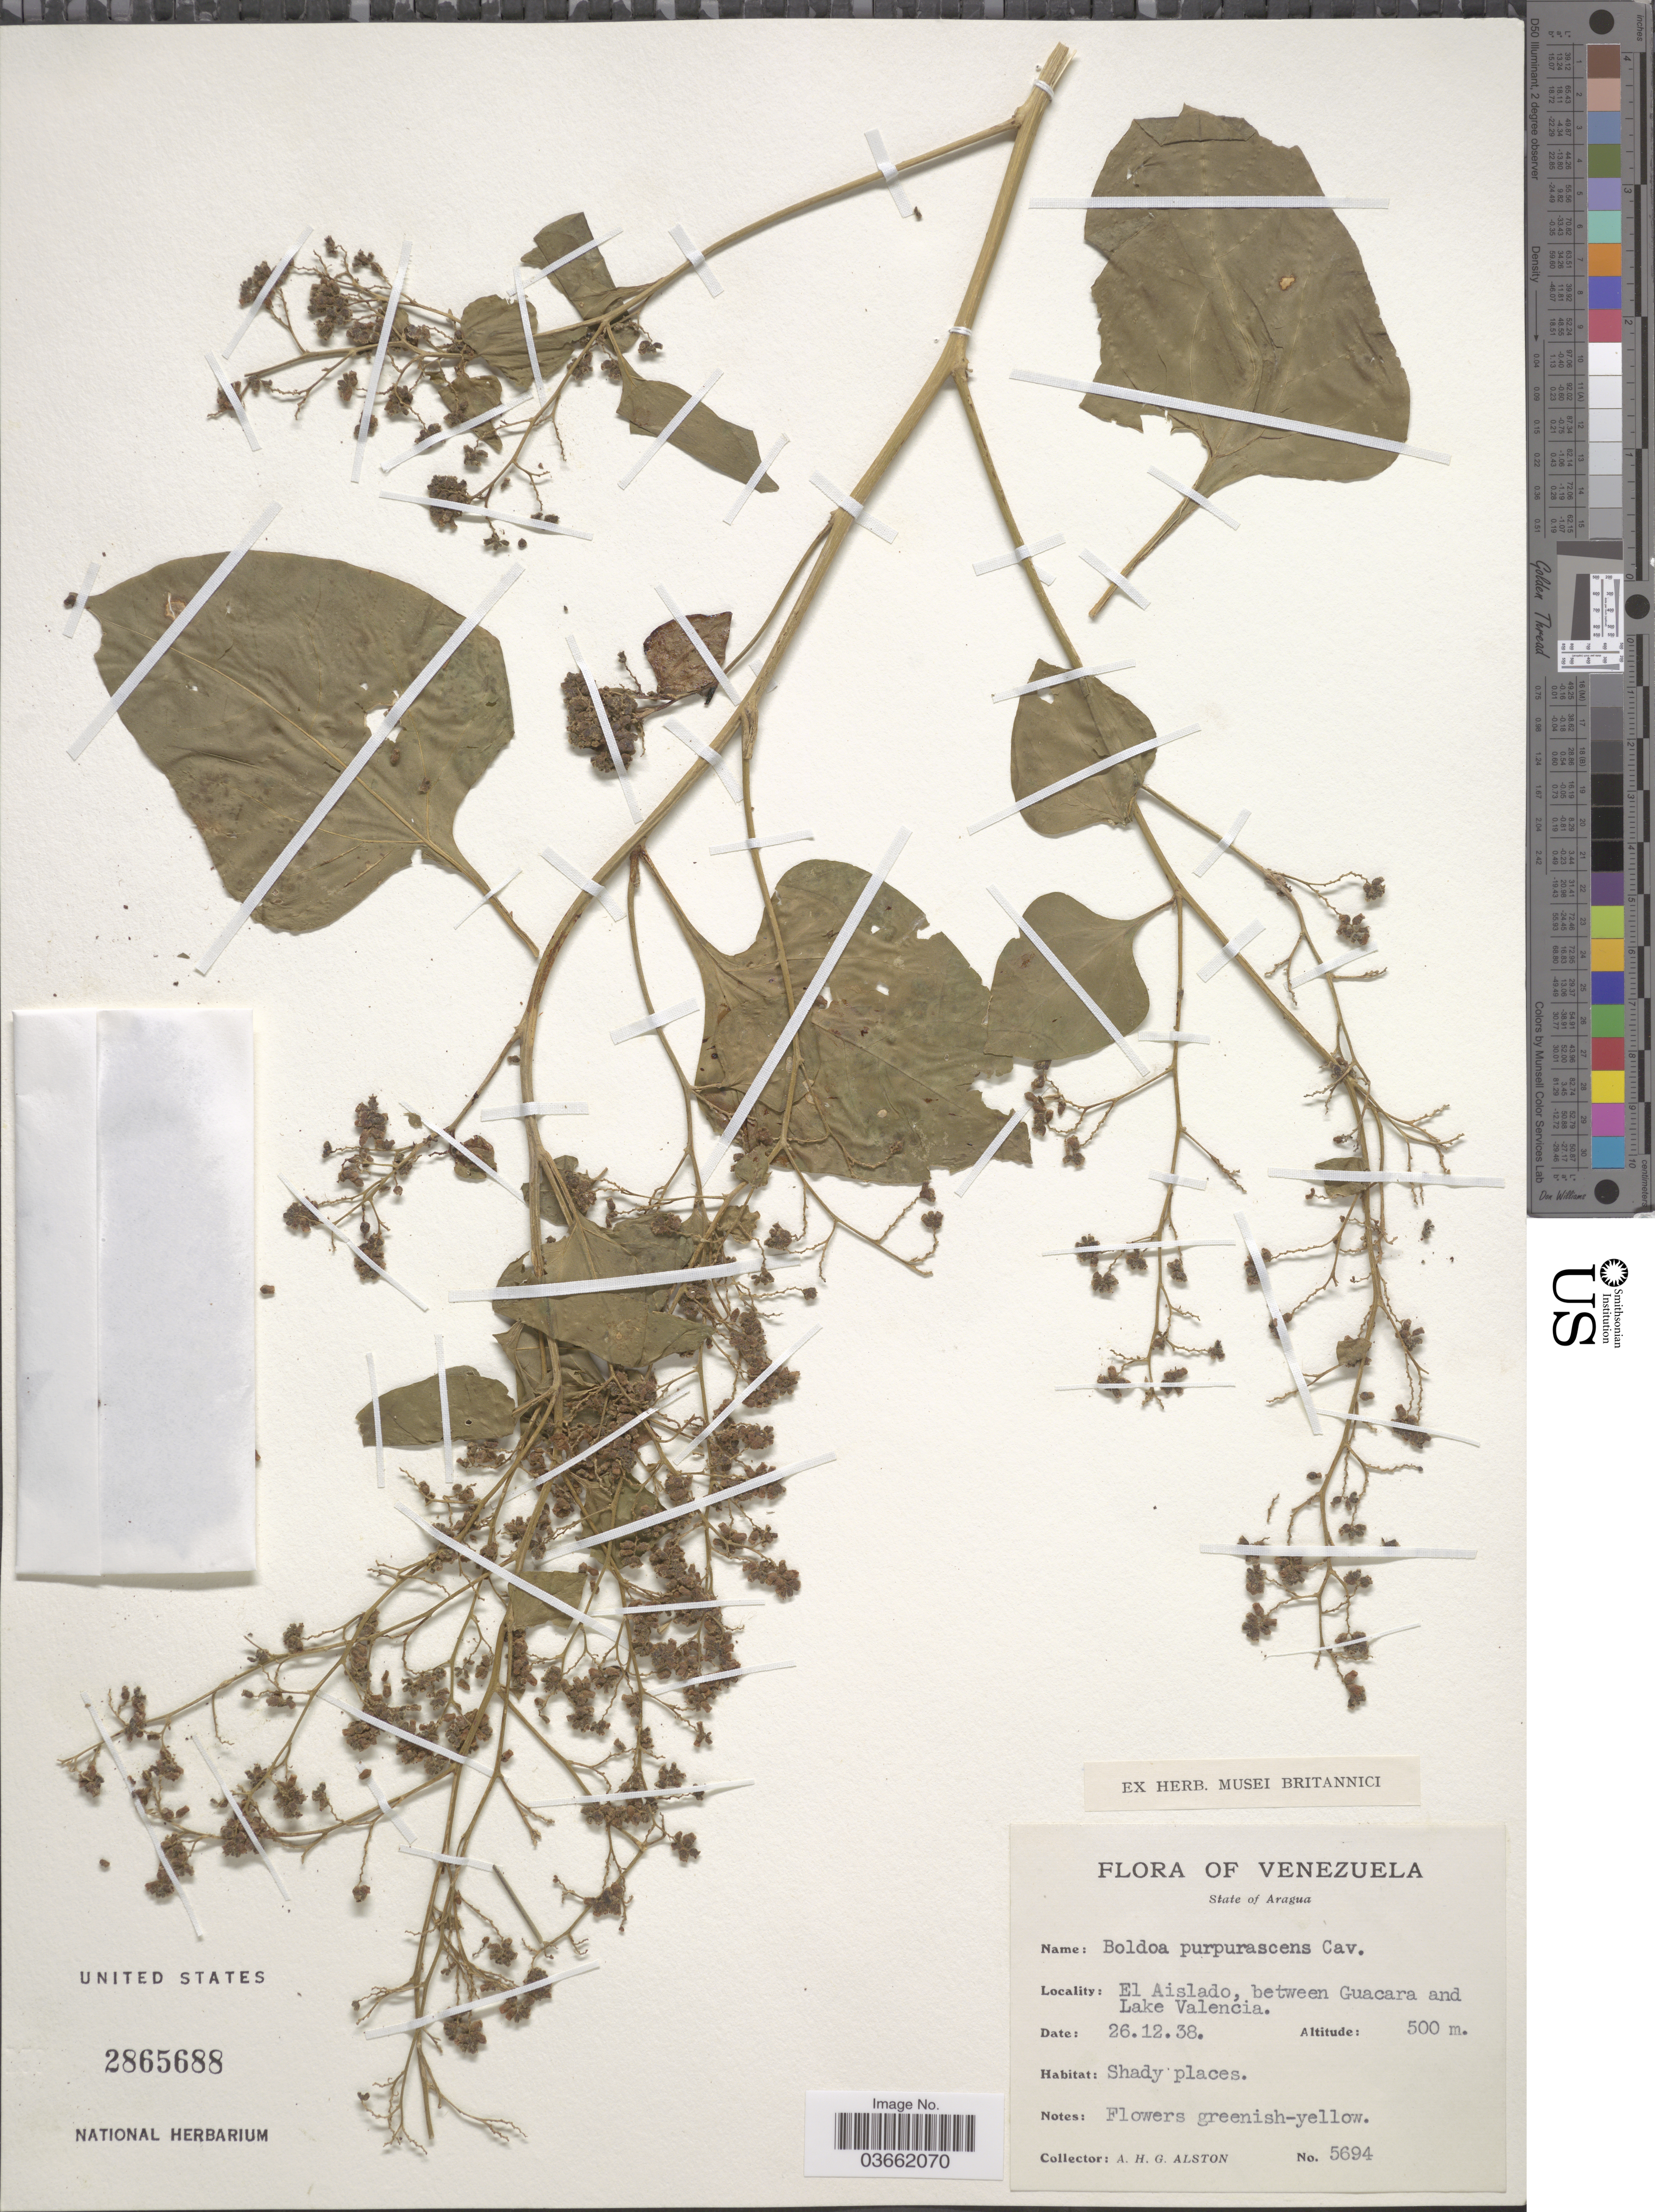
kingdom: Plantae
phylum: Tracheophyta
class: Magnoliopsida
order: Caryophyllales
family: Nyctaginaceae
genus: Salpianthus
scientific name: Salpianthus purpurascens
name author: (Cav. ex Lag.) Hook. & Arn.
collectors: A. H. Alston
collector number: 5694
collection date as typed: Transcribed d/m/y: 26/12/38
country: Venezuela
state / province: Aragua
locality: El Aislado, between Guacara and Lake Valencia.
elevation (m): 500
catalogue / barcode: US 2865688